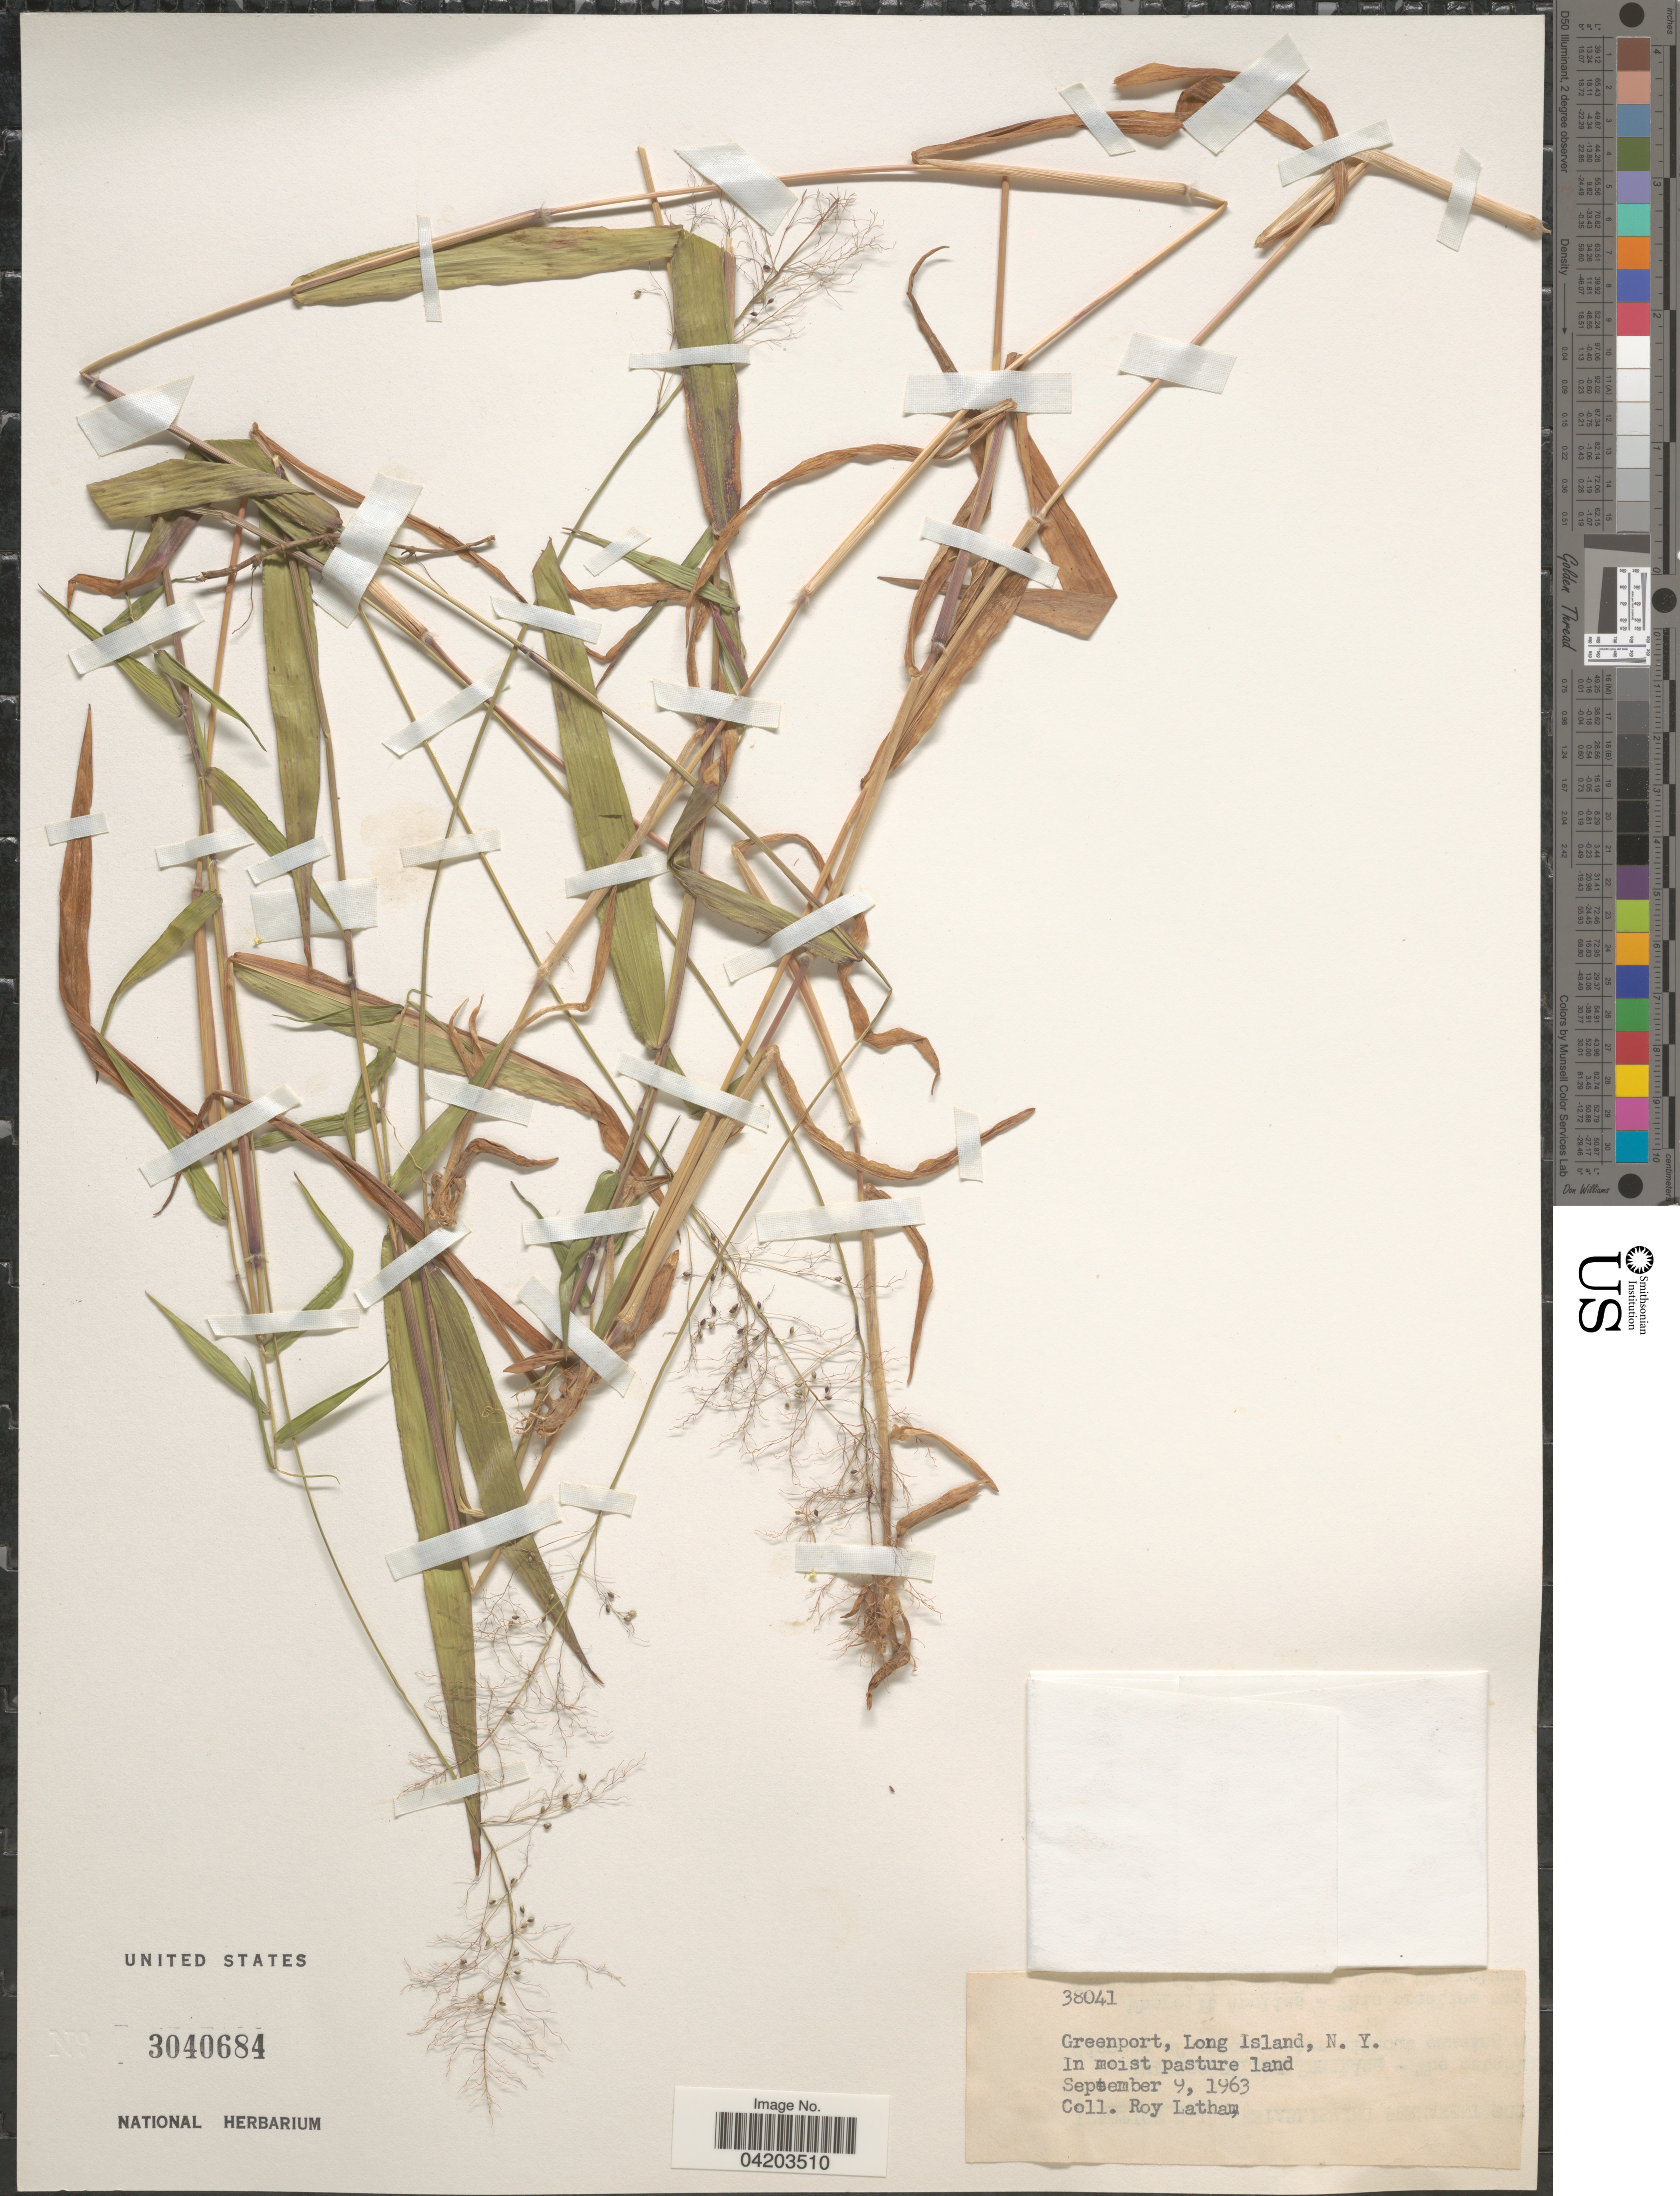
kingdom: Plantae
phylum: Tracheophyta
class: Liliopsida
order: Poales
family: Poaceae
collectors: R. Latham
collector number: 38041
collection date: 1963-09-09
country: United States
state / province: New York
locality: Greenport, Long Island.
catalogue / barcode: US 3040684